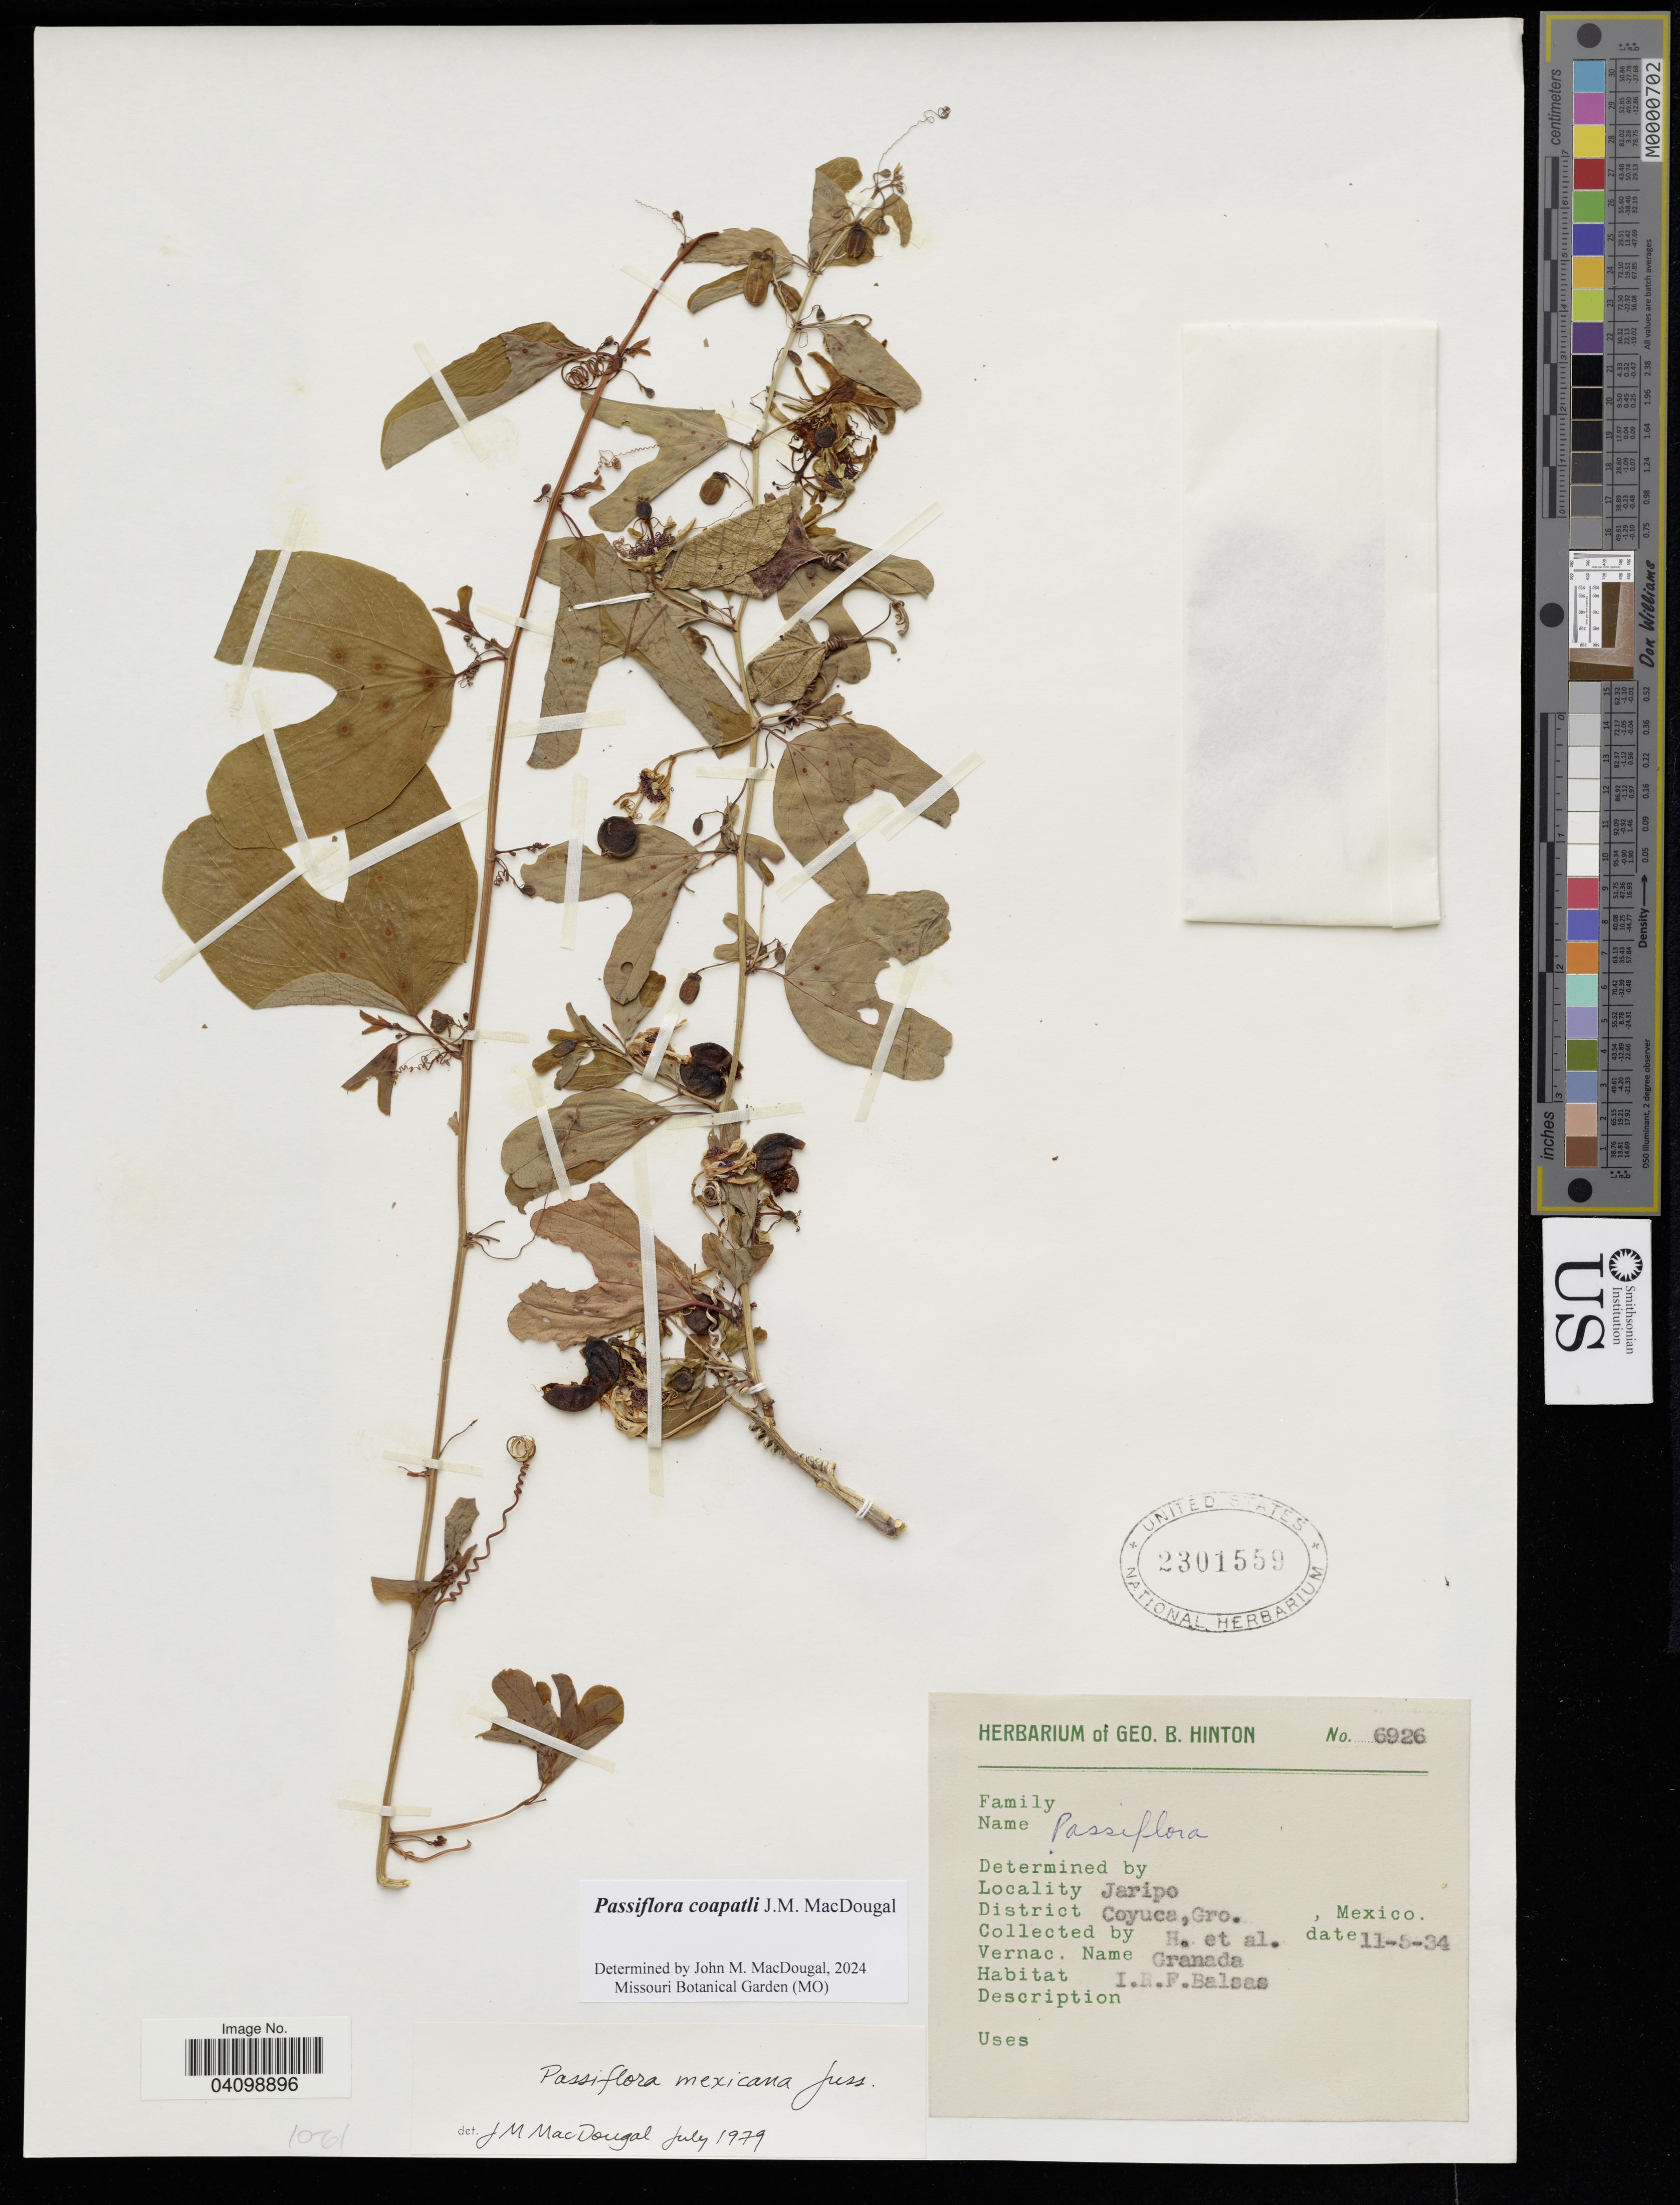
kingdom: Plantae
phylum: Tracheophyta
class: Magnoliopsida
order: Malpighiales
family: Passifloraceae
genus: Passiflora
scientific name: Passiflora coapatli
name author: J.M. MacDougal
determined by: MacDougal, John M.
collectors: G. B. Hinton & et al.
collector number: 6926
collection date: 1934-05-11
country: Mexico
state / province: Guerrero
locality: Jaripo. Coyuca.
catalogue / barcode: US 2301559